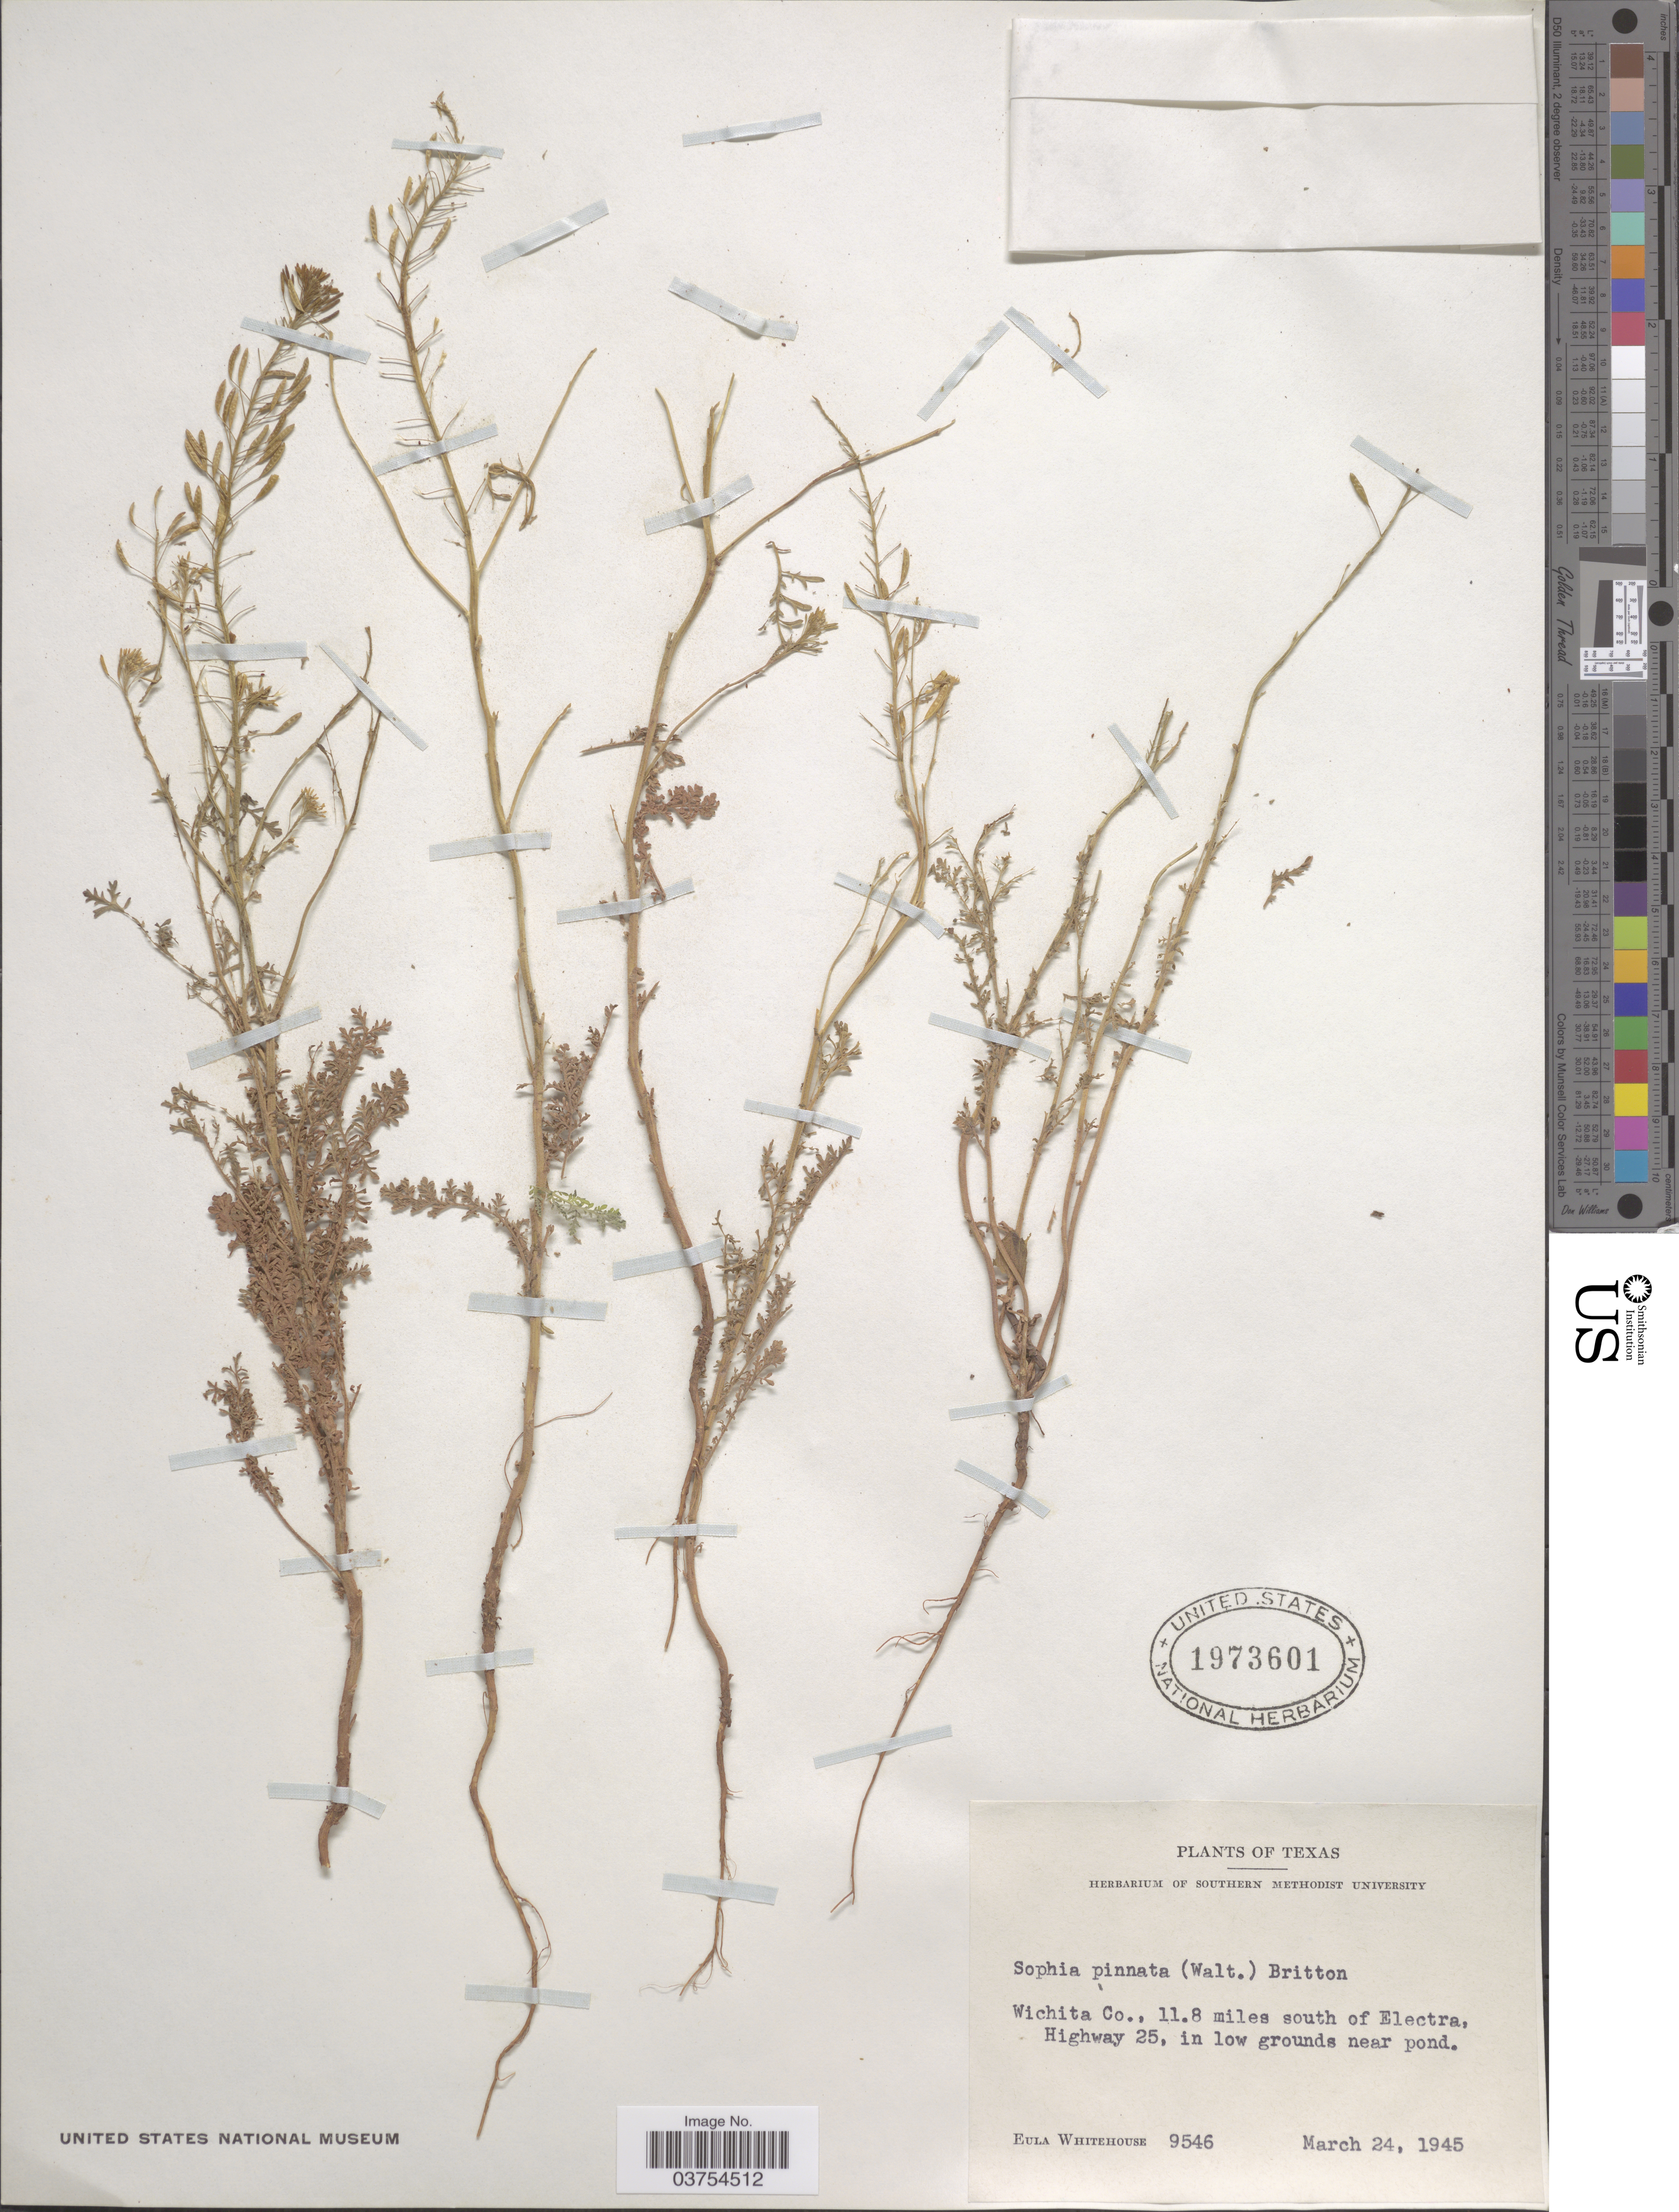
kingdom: Plantae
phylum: Tracheophyta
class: Magnoliopsida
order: Brassicales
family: Brassicaceae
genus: Descurainia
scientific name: Descurainia pinnata subsp. typica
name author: (C.A. Mey.) Detling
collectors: E. Whitehouse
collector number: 9546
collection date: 1945-03-24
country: United States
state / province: Texas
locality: Wichita Co., 11.8 miles south of Electra, Highway 25.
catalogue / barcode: US 1973601